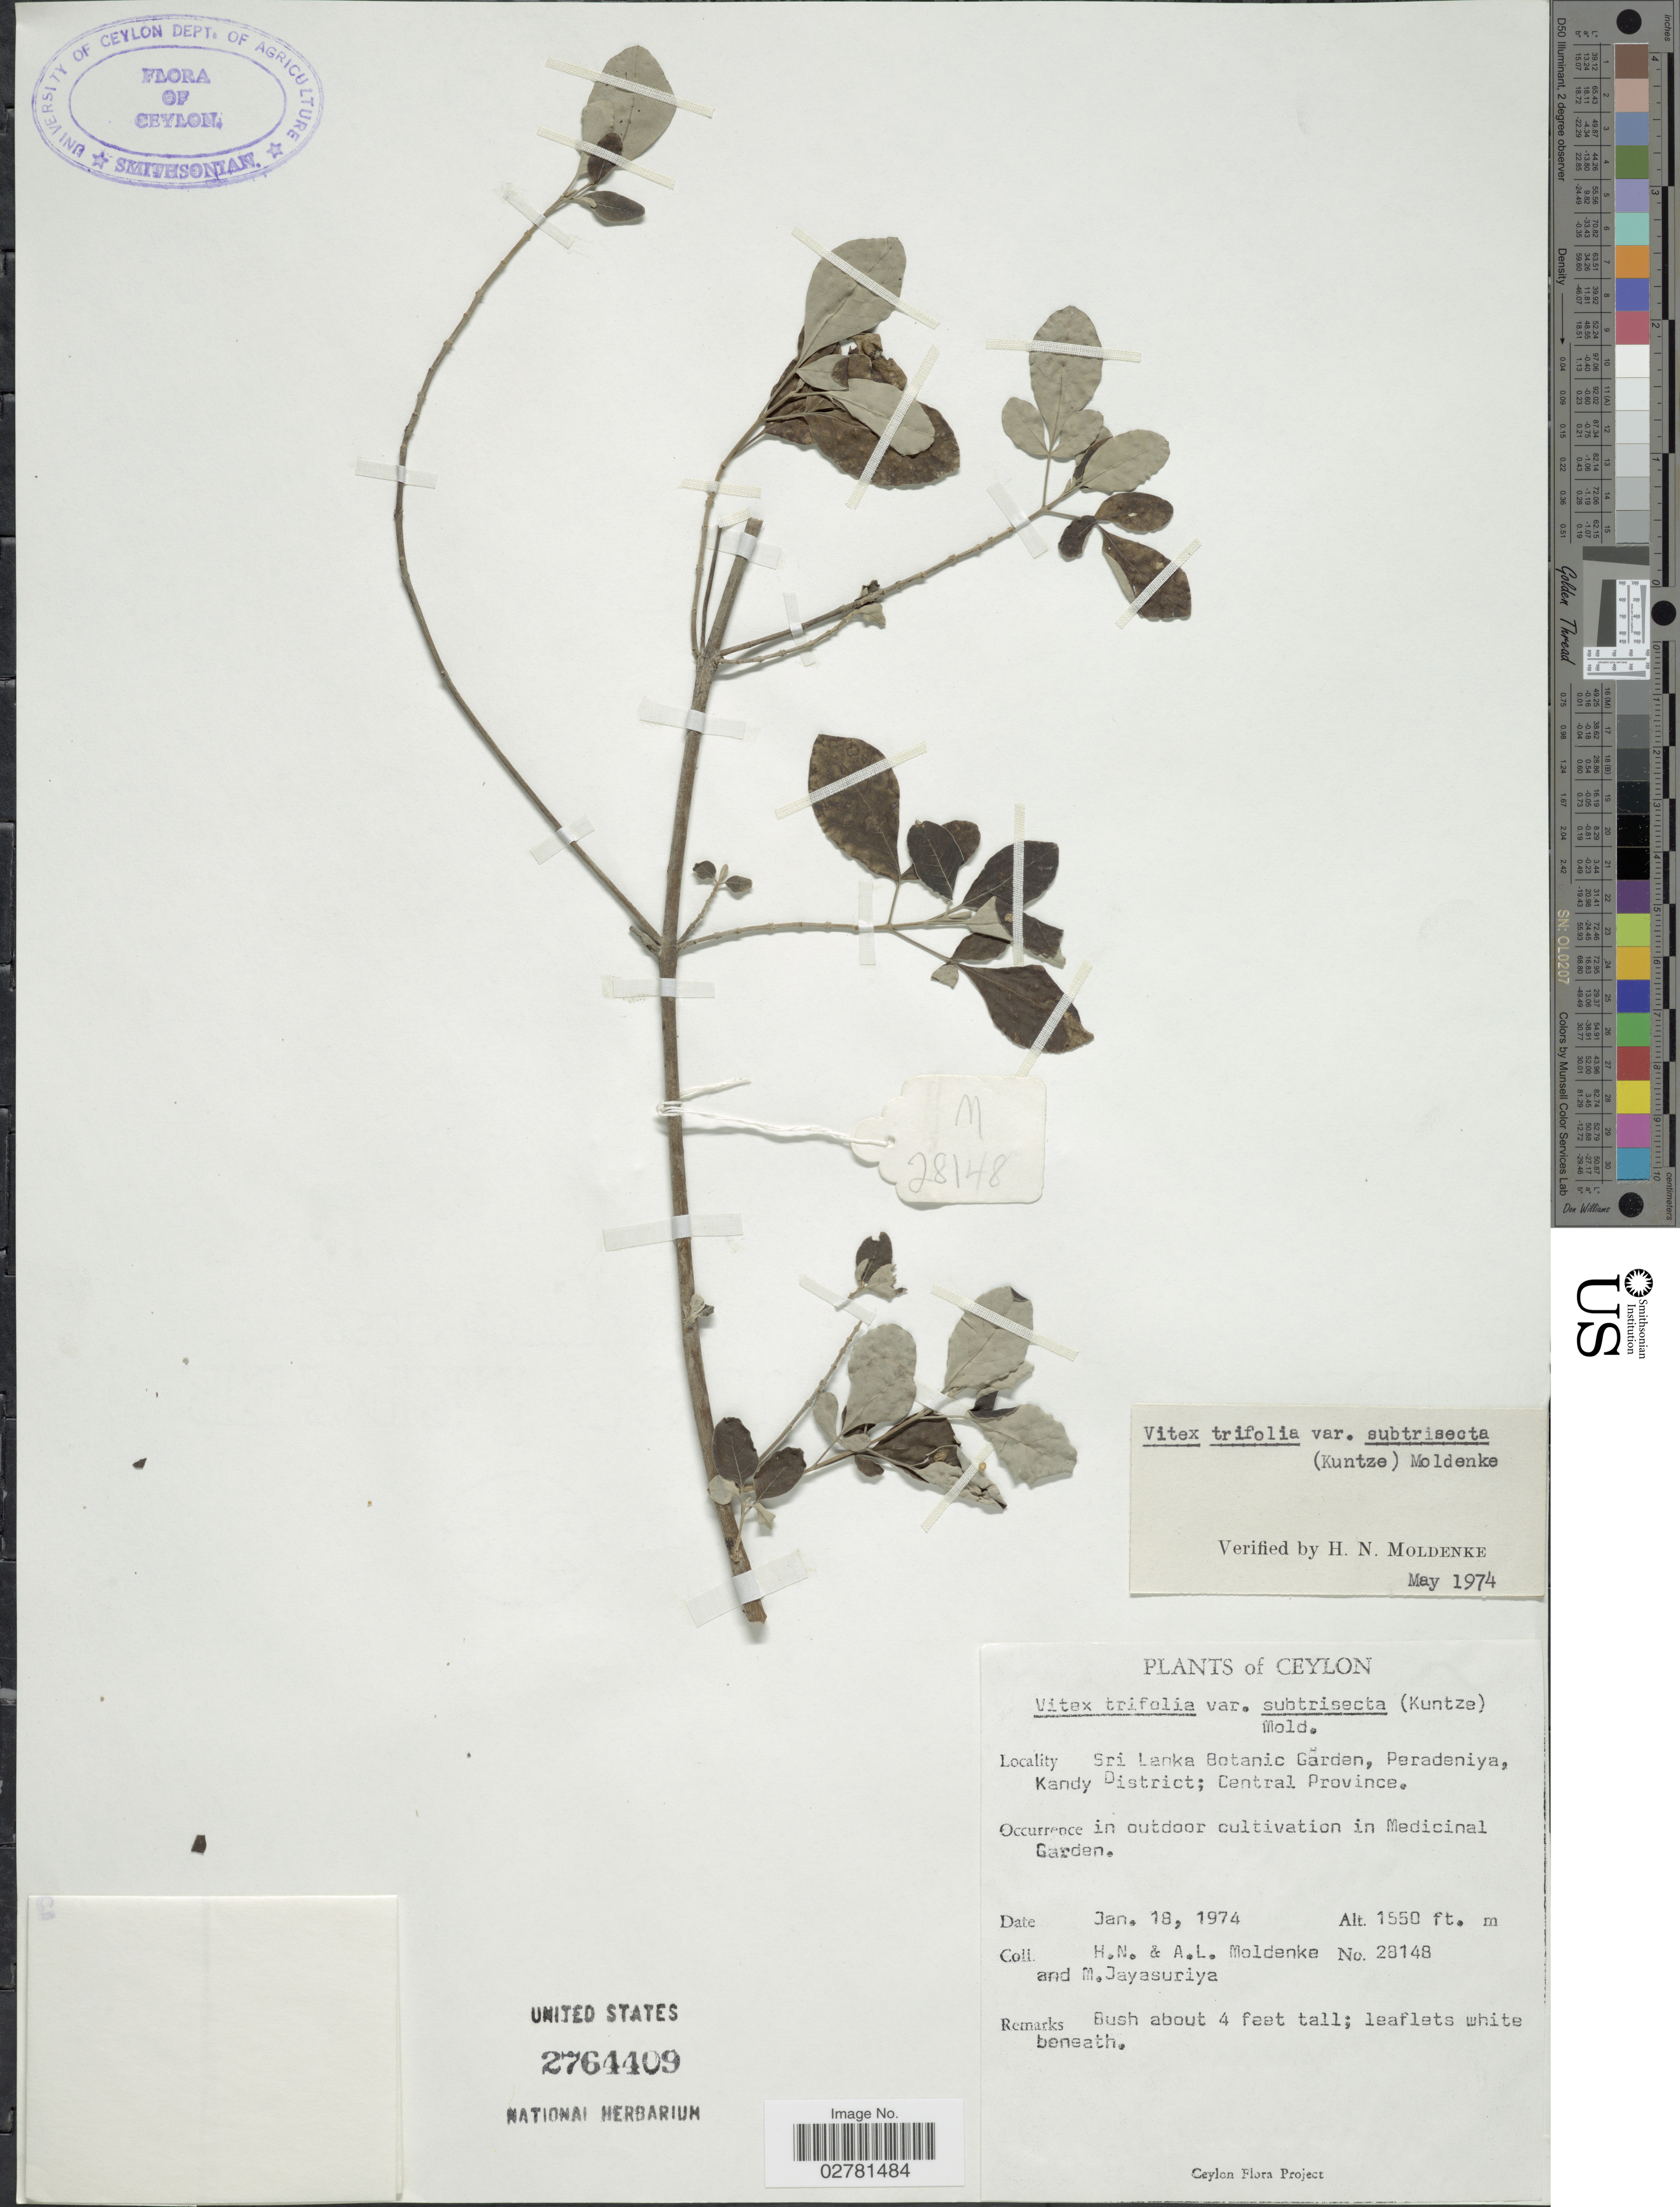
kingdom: Plantae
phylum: Tracheophyta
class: Magnoliopsida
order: Lamiales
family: Lamiaceae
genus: Vitex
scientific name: Vitex trifolia var. subtrisecta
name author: (Kuntze) Moldenke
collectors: H. N. Moldenke, A. L. Moldenke & M. Jayasuriya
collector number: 28148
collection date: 1974-01-18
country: Sri Lanka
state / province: Central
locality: Ceylon. Sri Lanka Botanic Garden, Peradeniya, Kandy District. In Medicinal Garden.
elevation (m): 472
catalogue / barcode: US 2764409